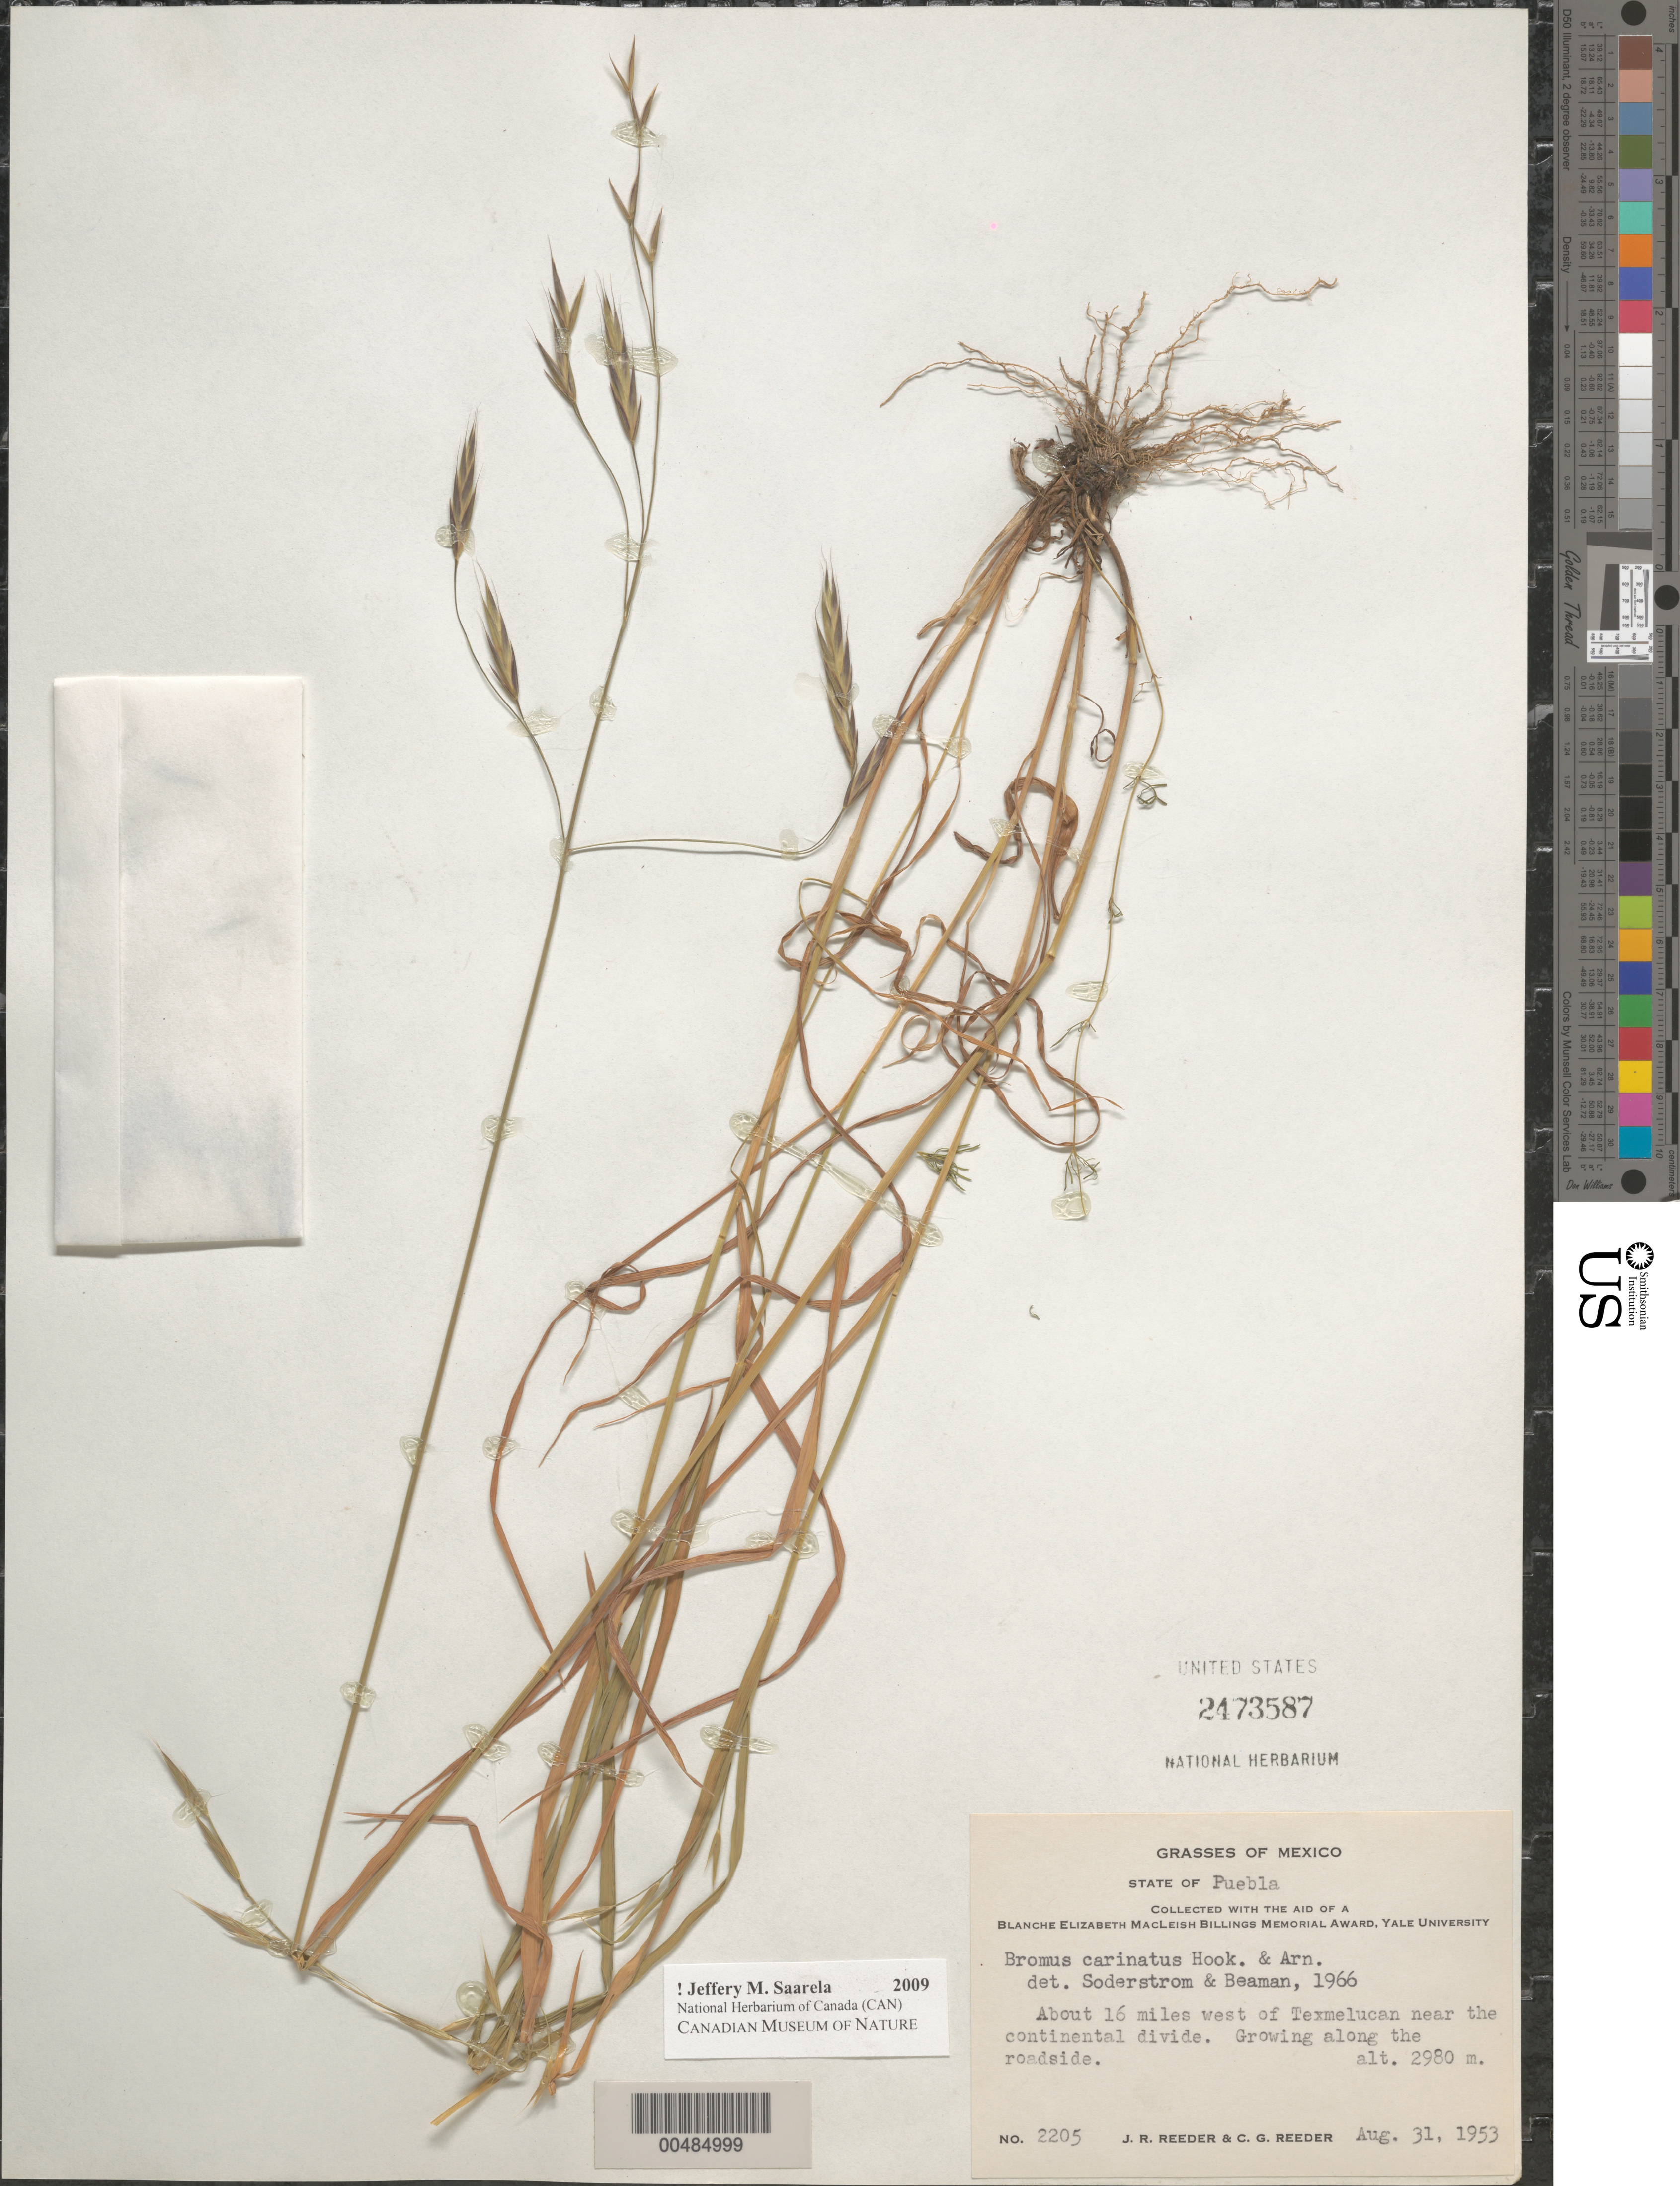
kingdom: Plantae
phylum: Tracheophyta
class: Liliopsida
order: Poales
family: Poaceae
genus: Bromus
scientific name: Bromus carinatus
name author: Hook. & Arn.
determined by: Soderstrom, T. R.; Beaman, J. H.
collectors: J. R. Reeder & C. G. Reeder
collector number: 2205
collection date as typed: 31 Aug 1953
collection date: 1953-08-31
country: Mexico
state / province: Puebla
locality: About 16 mi W of Texmelucan near the continental divide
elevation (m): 2980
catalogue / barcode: US 2473587